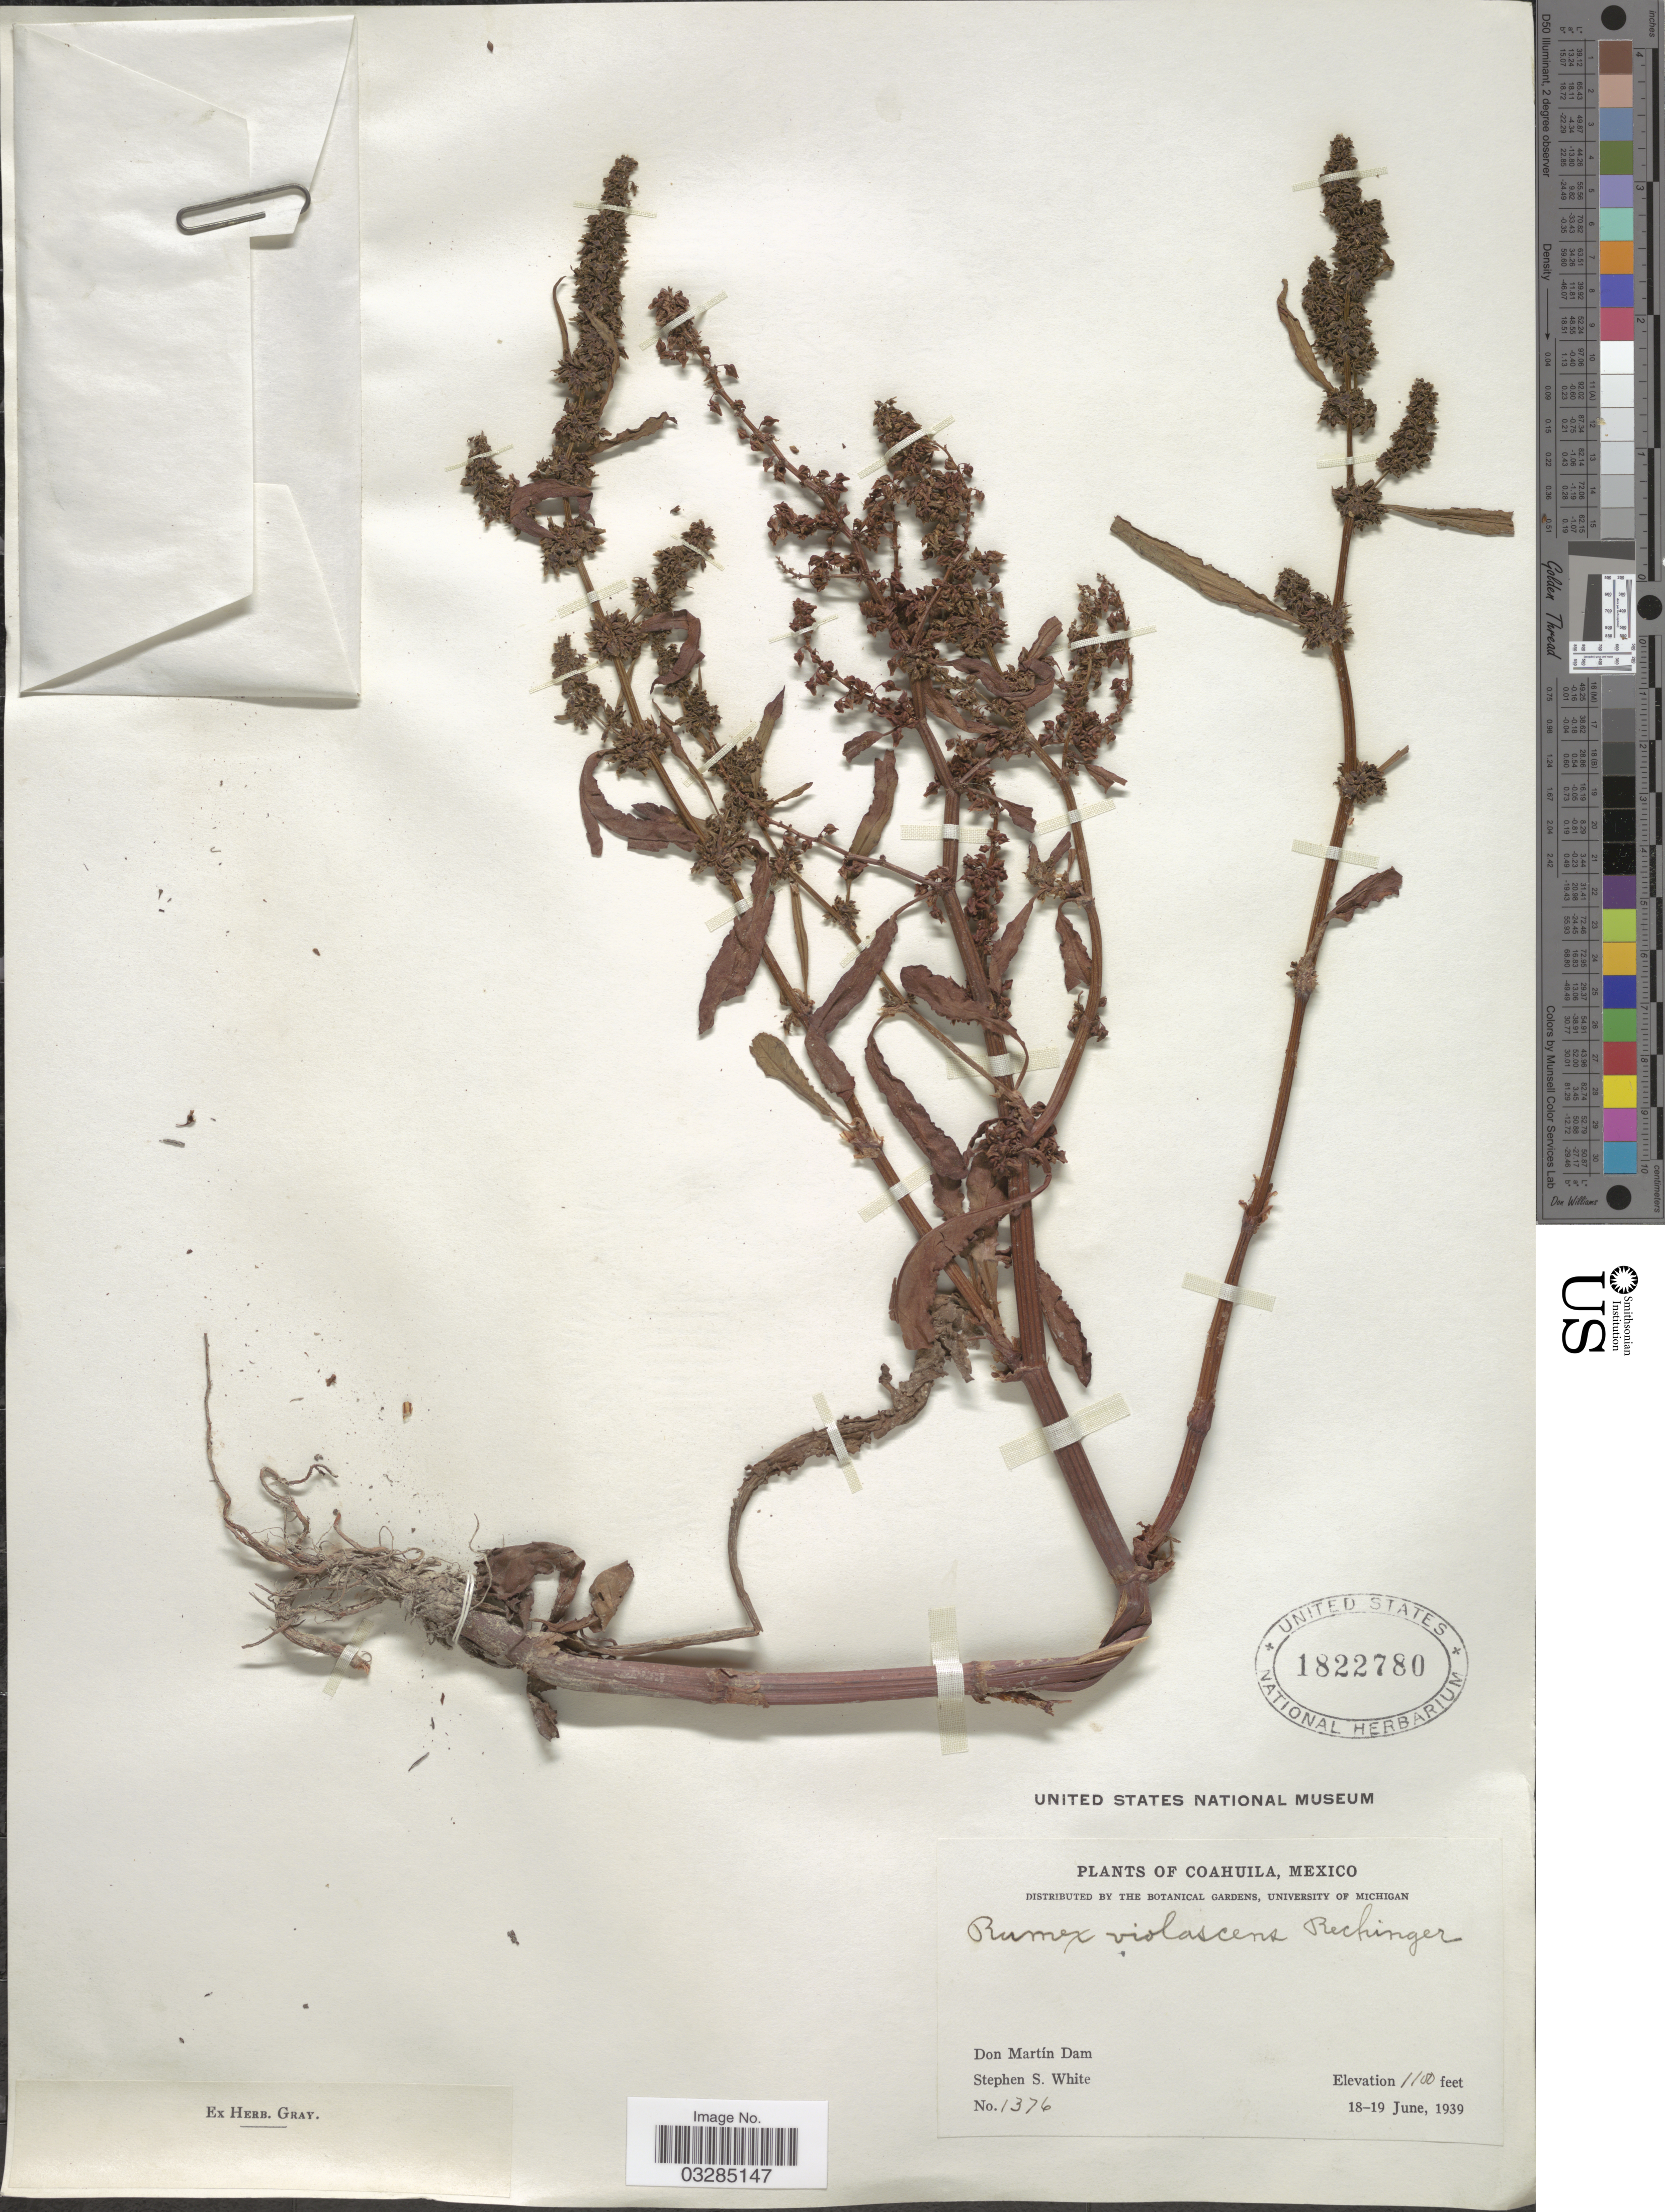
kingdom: Plantae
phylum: Tracheophyta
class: Magnoliopsida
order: Caryophyllales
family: Polygonaceae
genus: Rumex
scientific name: Rumex violascens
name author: Rech. f.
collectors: S. S. White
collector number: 1376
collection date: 1939-06-18/1939-06-19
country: Mexico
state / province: Coahuila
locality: Don Martín Dam.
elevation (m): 335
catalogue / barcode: US 1822780